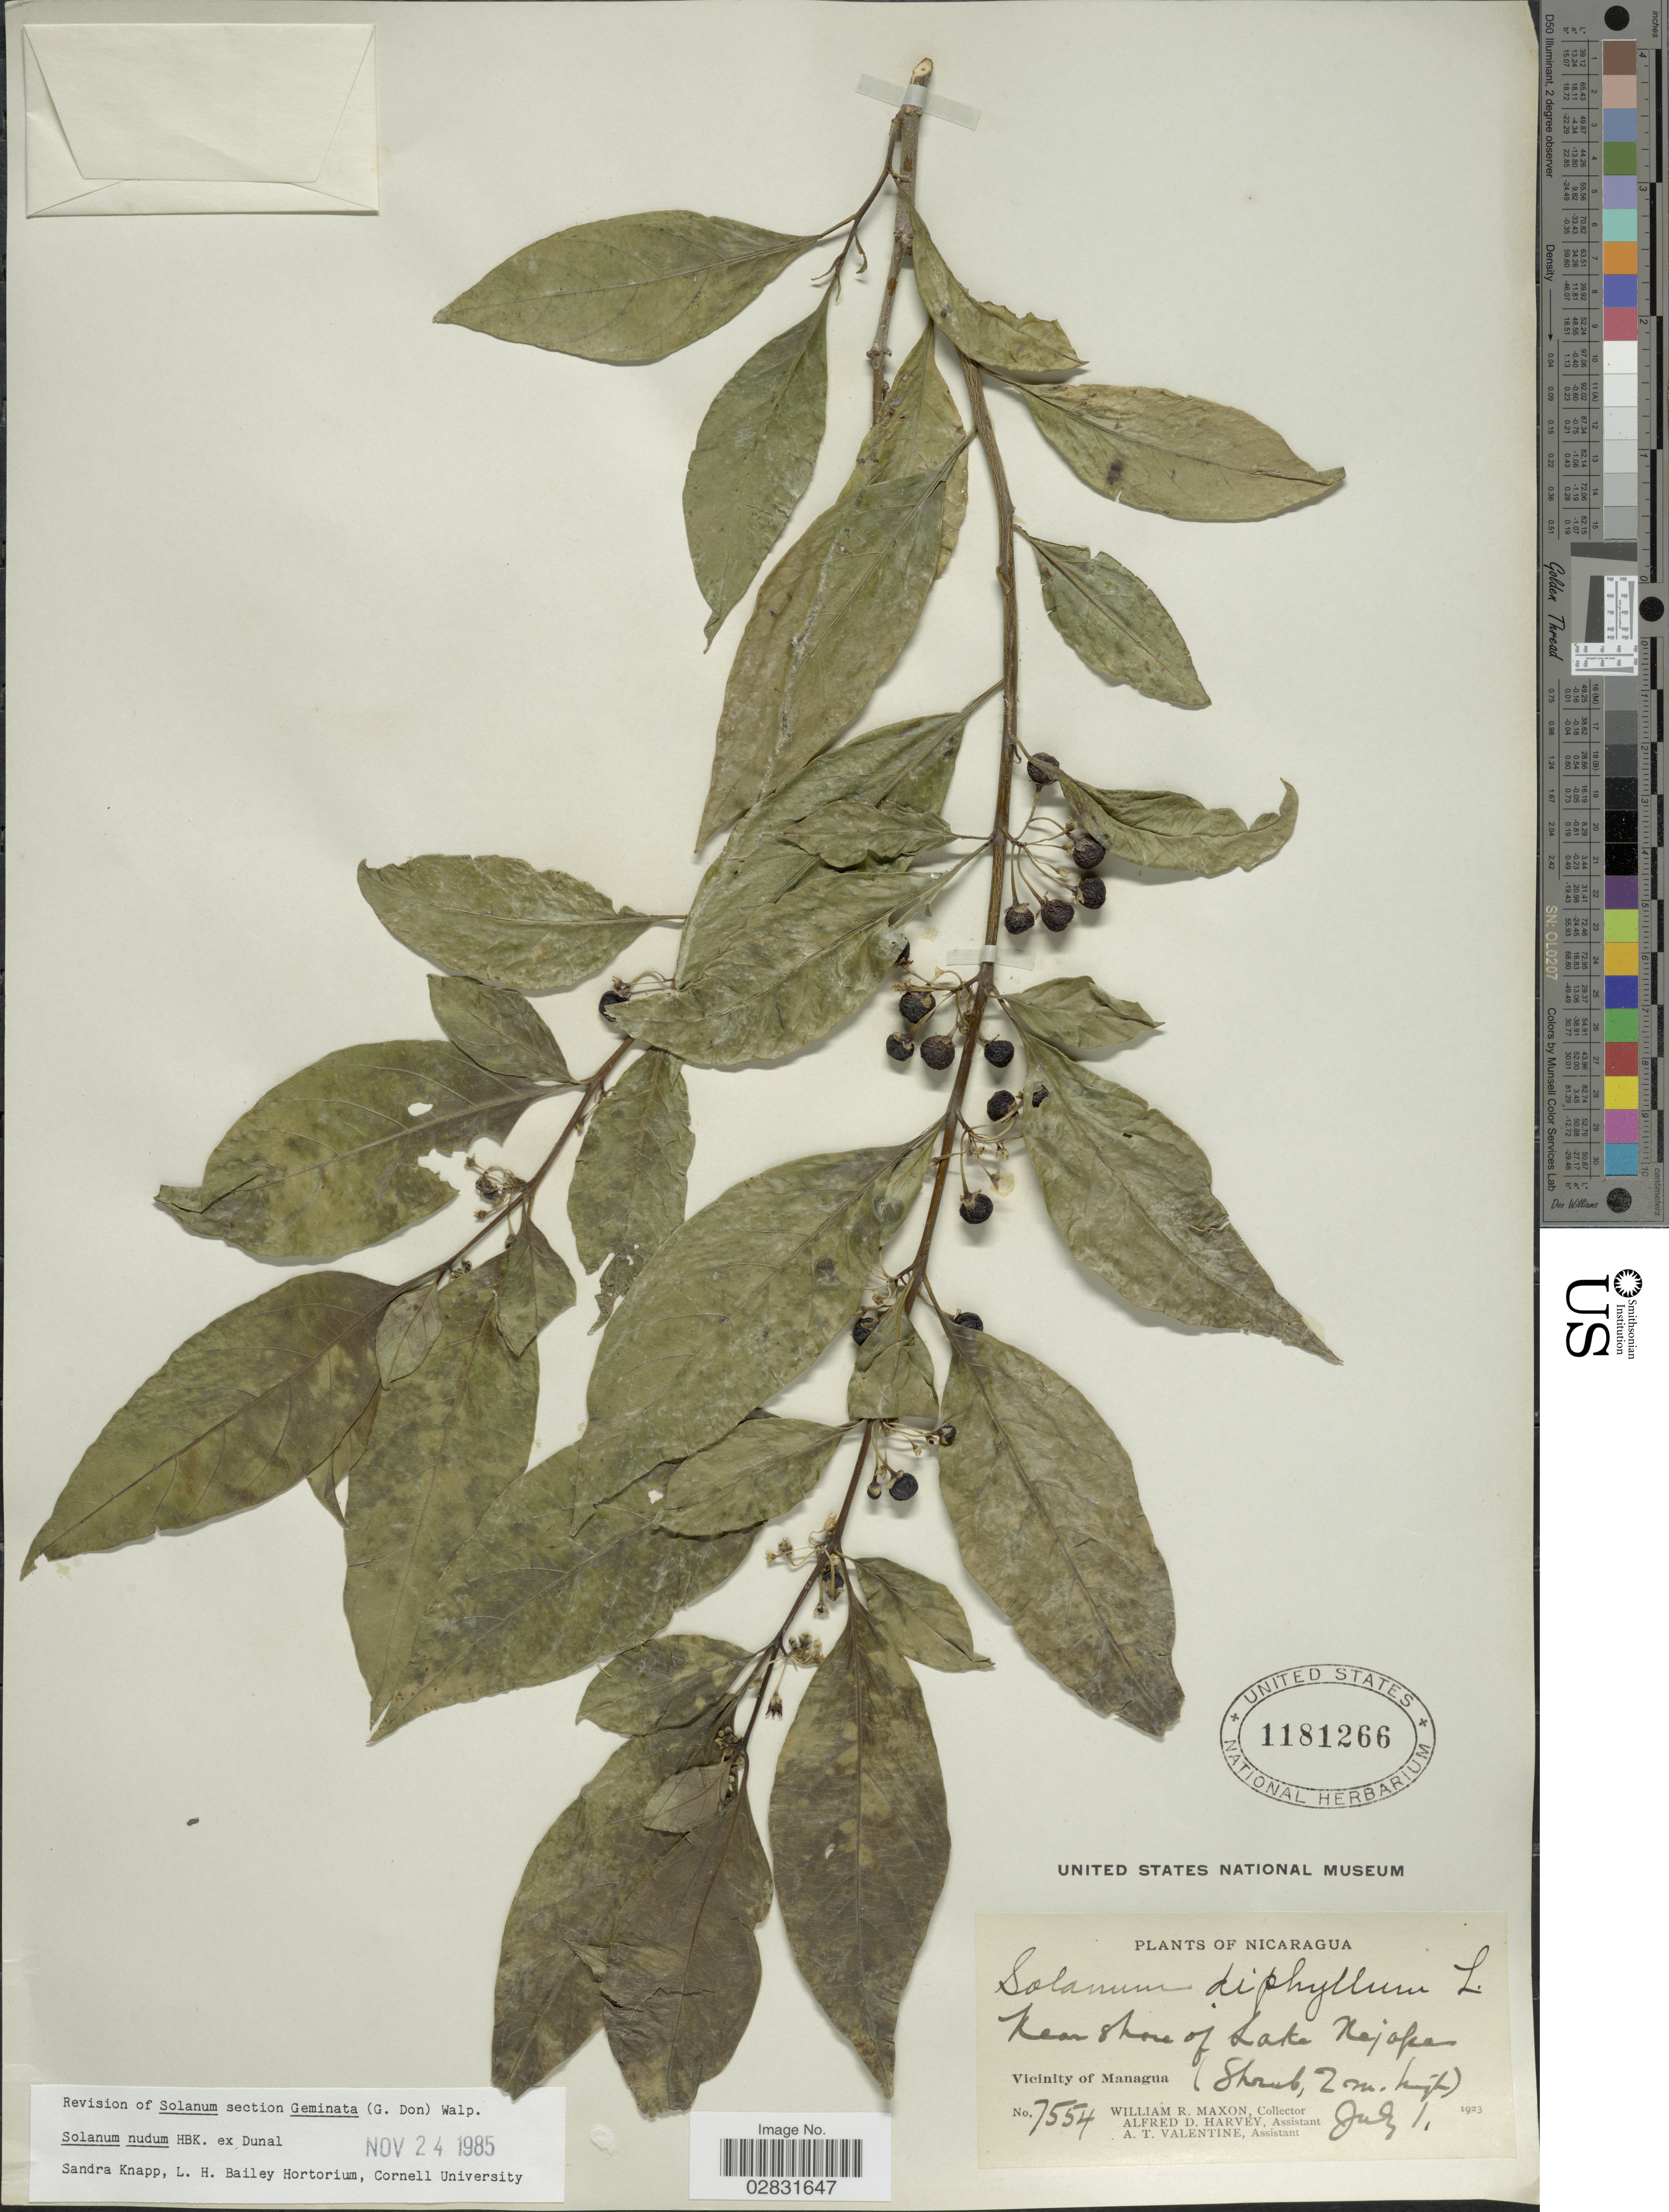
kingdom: Plantae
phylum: Tracheophyta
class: Magnoliopsida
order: Solanales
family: Solanaceae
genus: Solanum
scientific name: Solanum nudum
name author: Humb. & Bonpl. ex Dunal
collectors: W. R. Maxon, A. D. Harvey & A. Valentine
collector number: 7554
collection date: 1923-07-07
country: Nicaragua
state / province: Managua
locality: Near shore of Lake Nejapa. Vicinity of Managua.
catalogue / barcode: US 1181266